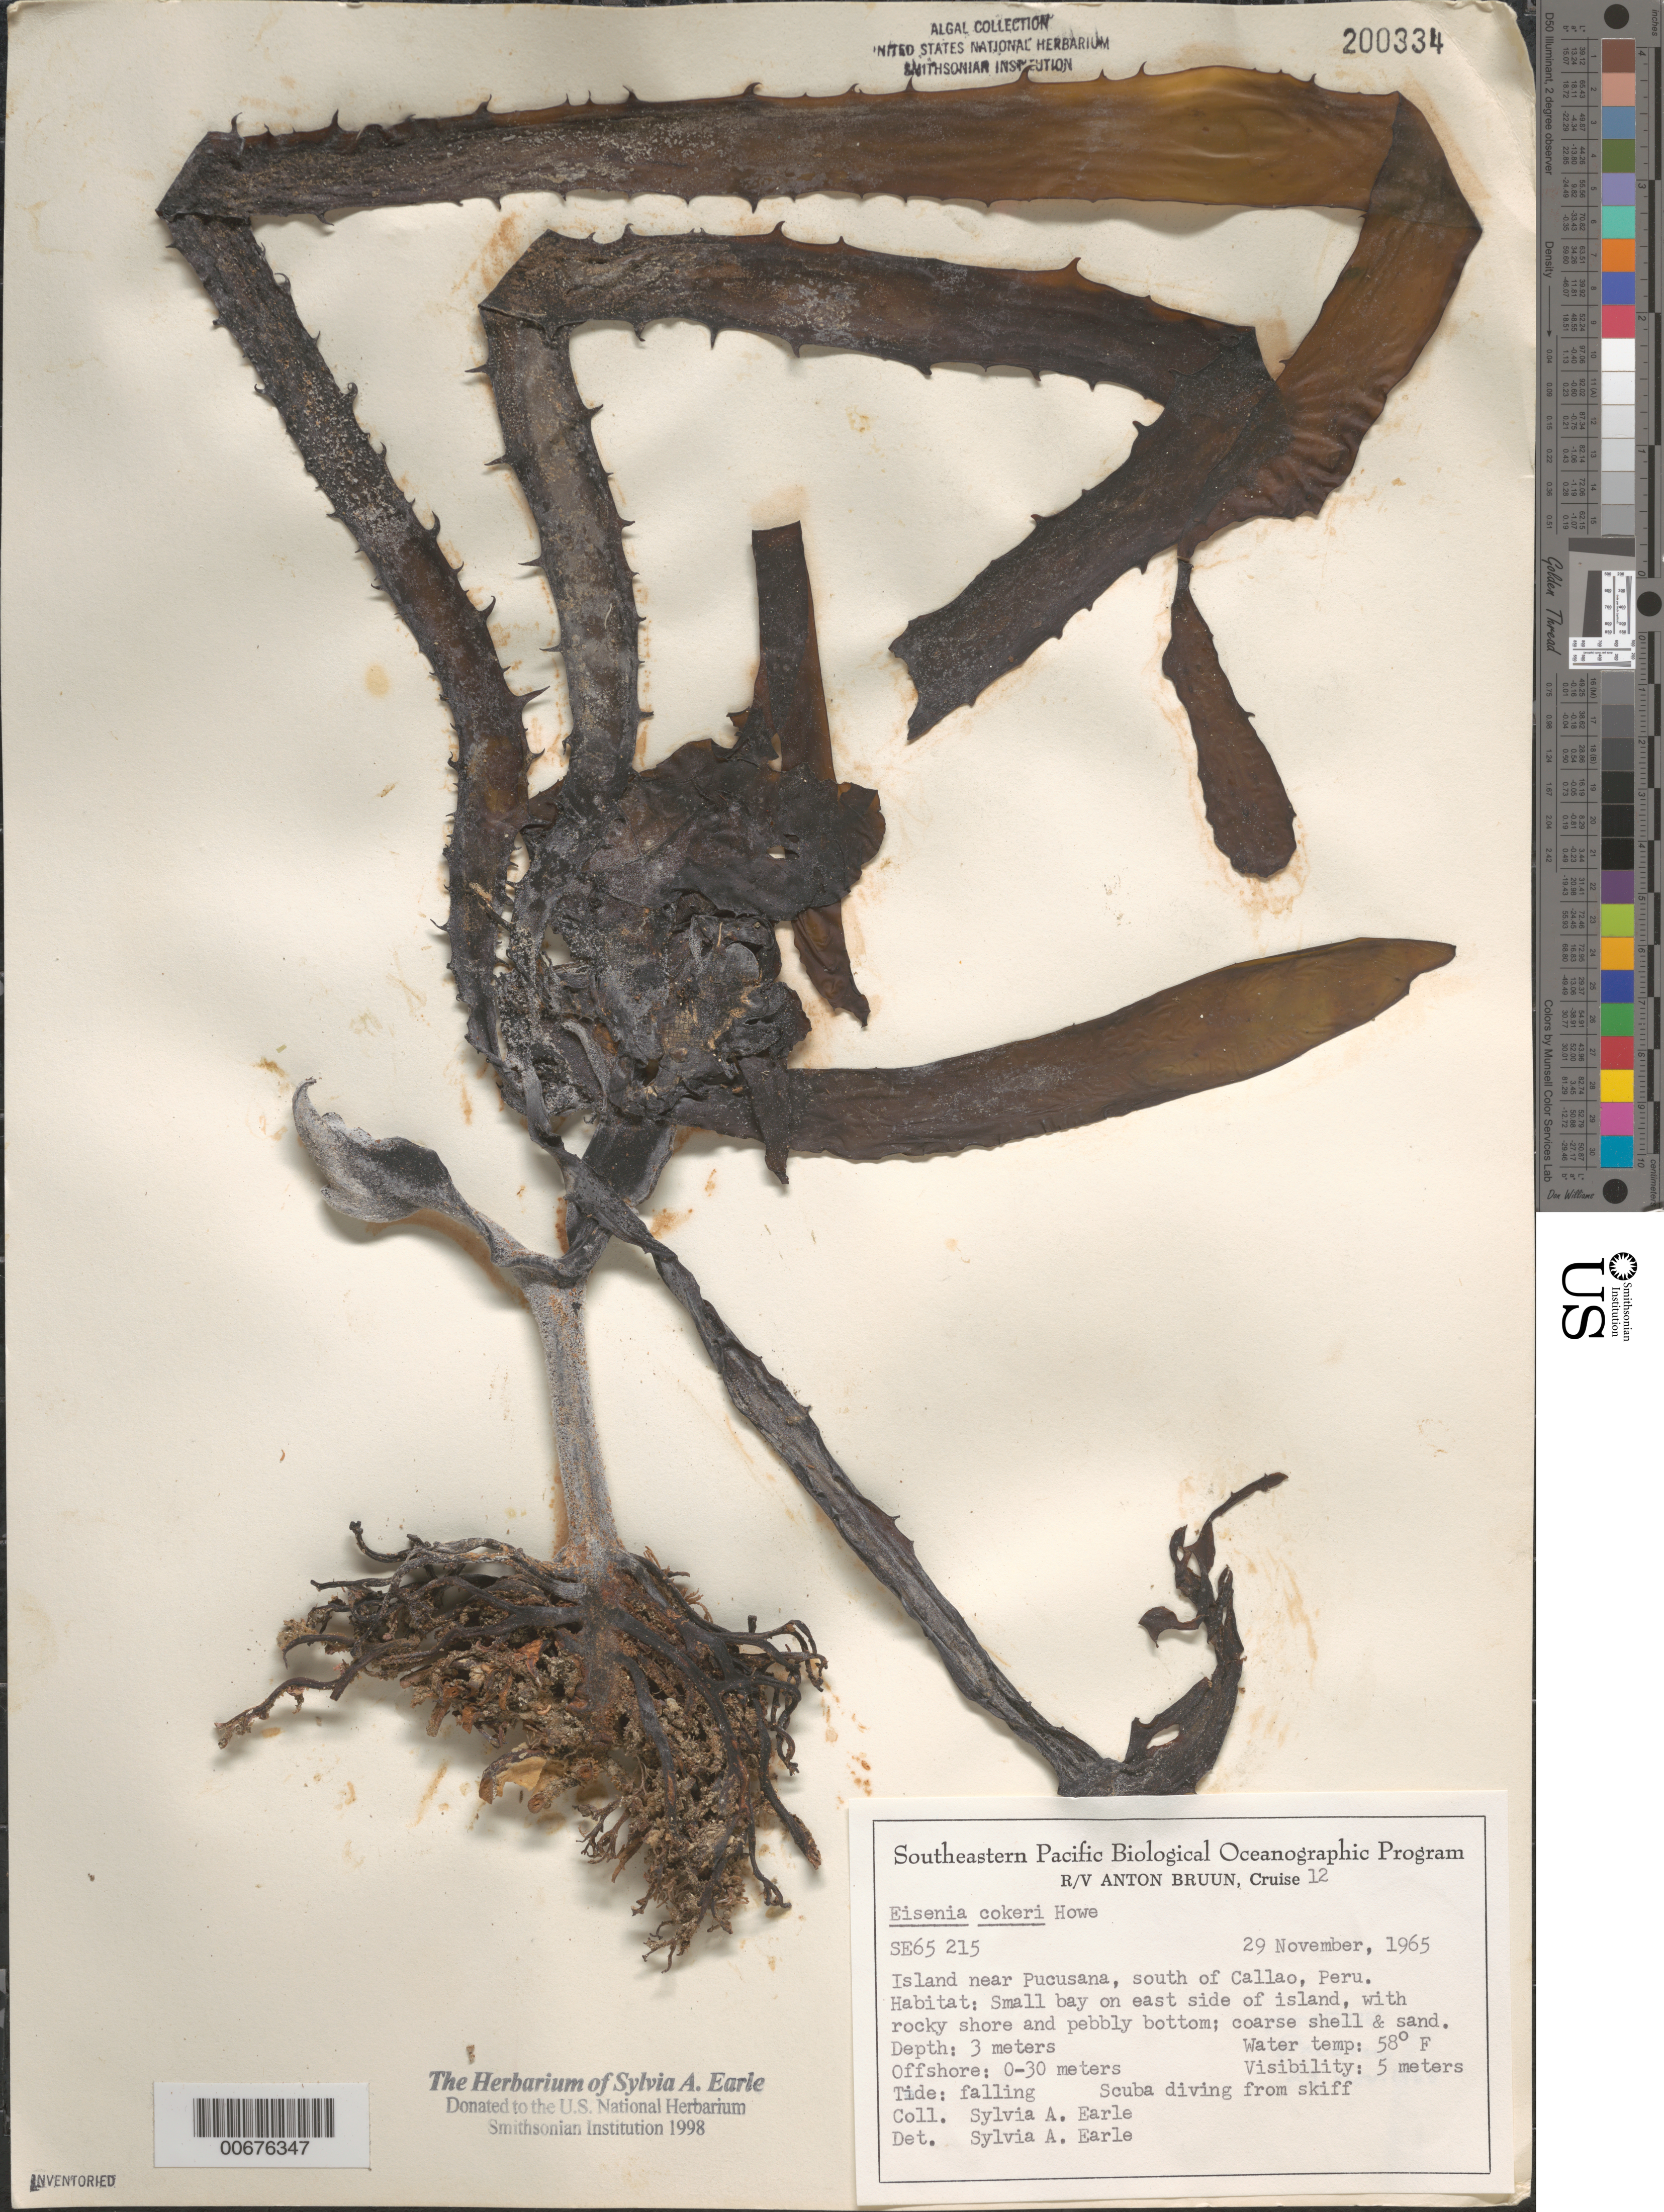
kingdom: Chromista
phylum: Ochrophyta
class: Phaeophyceae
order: Laminariales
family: Lessoniaceae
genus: Eisenia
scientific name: Eisenia cokeri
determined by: Earle, S. A.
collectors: S. A. Earle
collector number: SE 65215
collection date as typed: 29 Nov 1965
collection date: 1965-11-29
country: Peru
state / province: Lima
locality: Small island near Pucusana, south of Callao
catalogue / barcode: US 200334